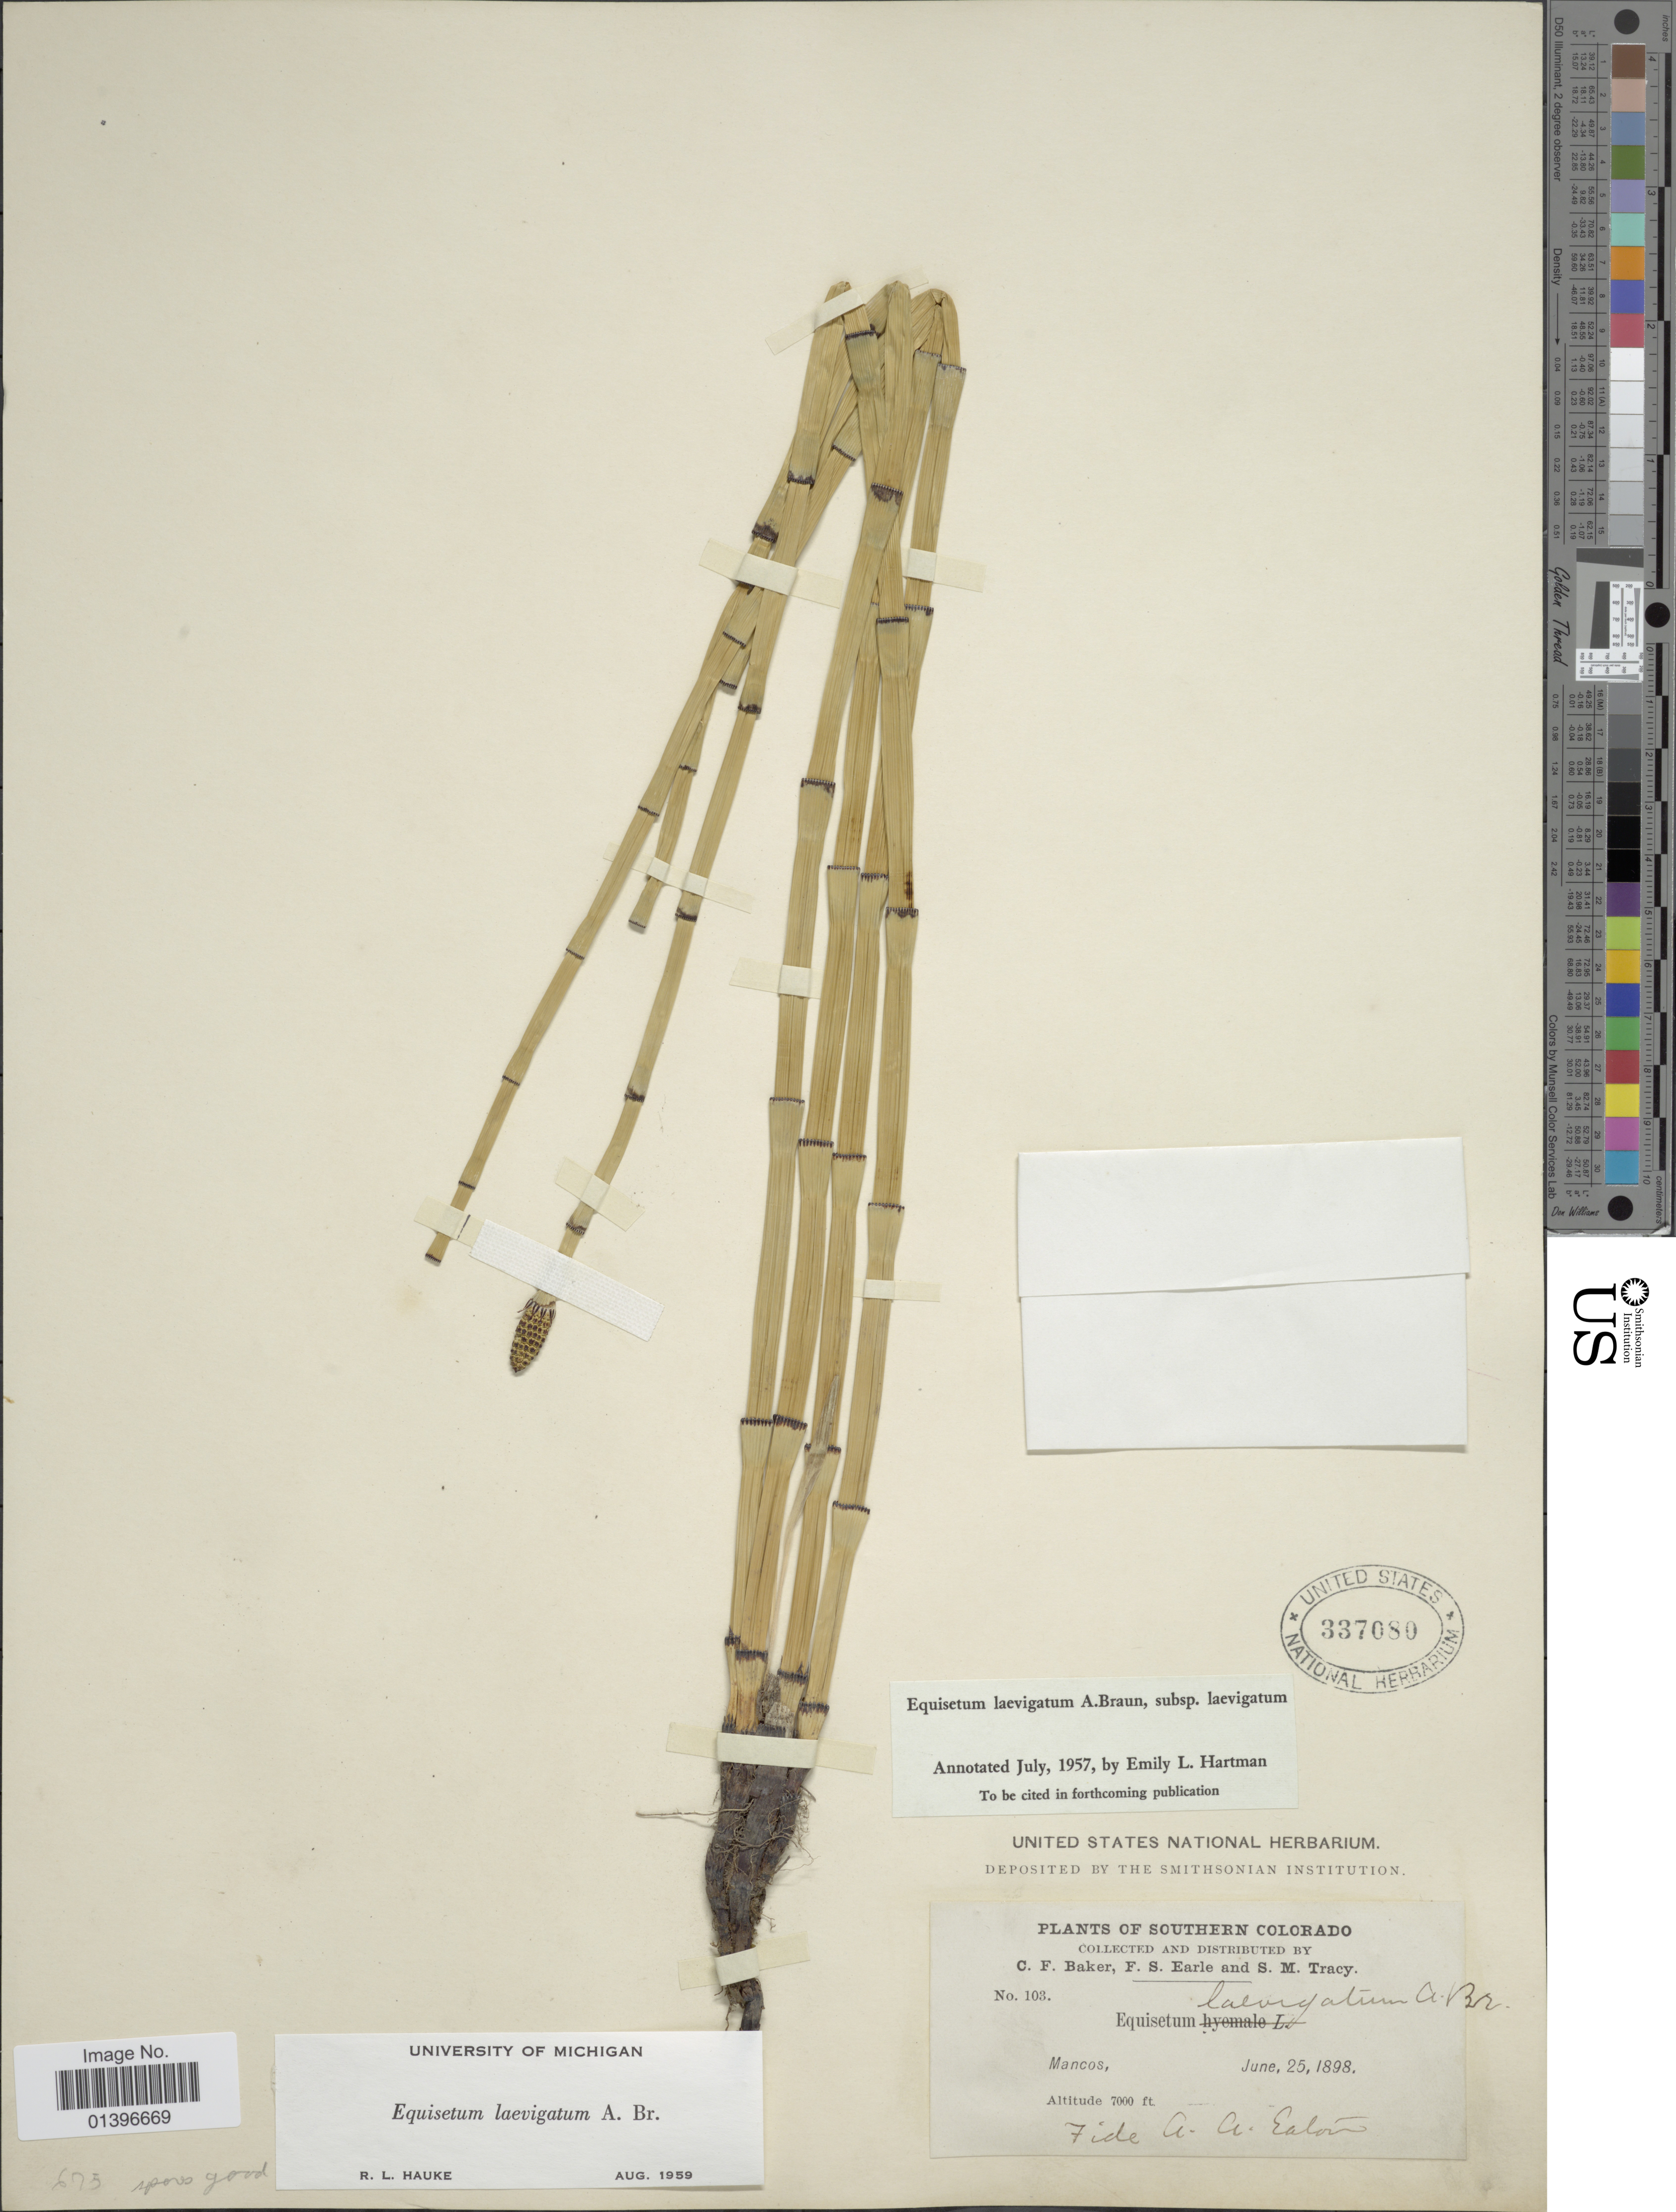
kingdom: Plantae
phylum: Tracheophyta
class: Polypodiopsida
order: Equisetales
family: Equisetaceae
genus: Equisetum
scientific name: Equisetum laevigatum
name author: A. Braun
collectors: C. F. Baker, F. S. Earle & S. M. Tracy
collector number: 103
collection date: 1898-06-25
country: United States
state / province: Colorado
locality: Southern Colorado.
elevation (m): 2134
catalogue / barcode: US 337080